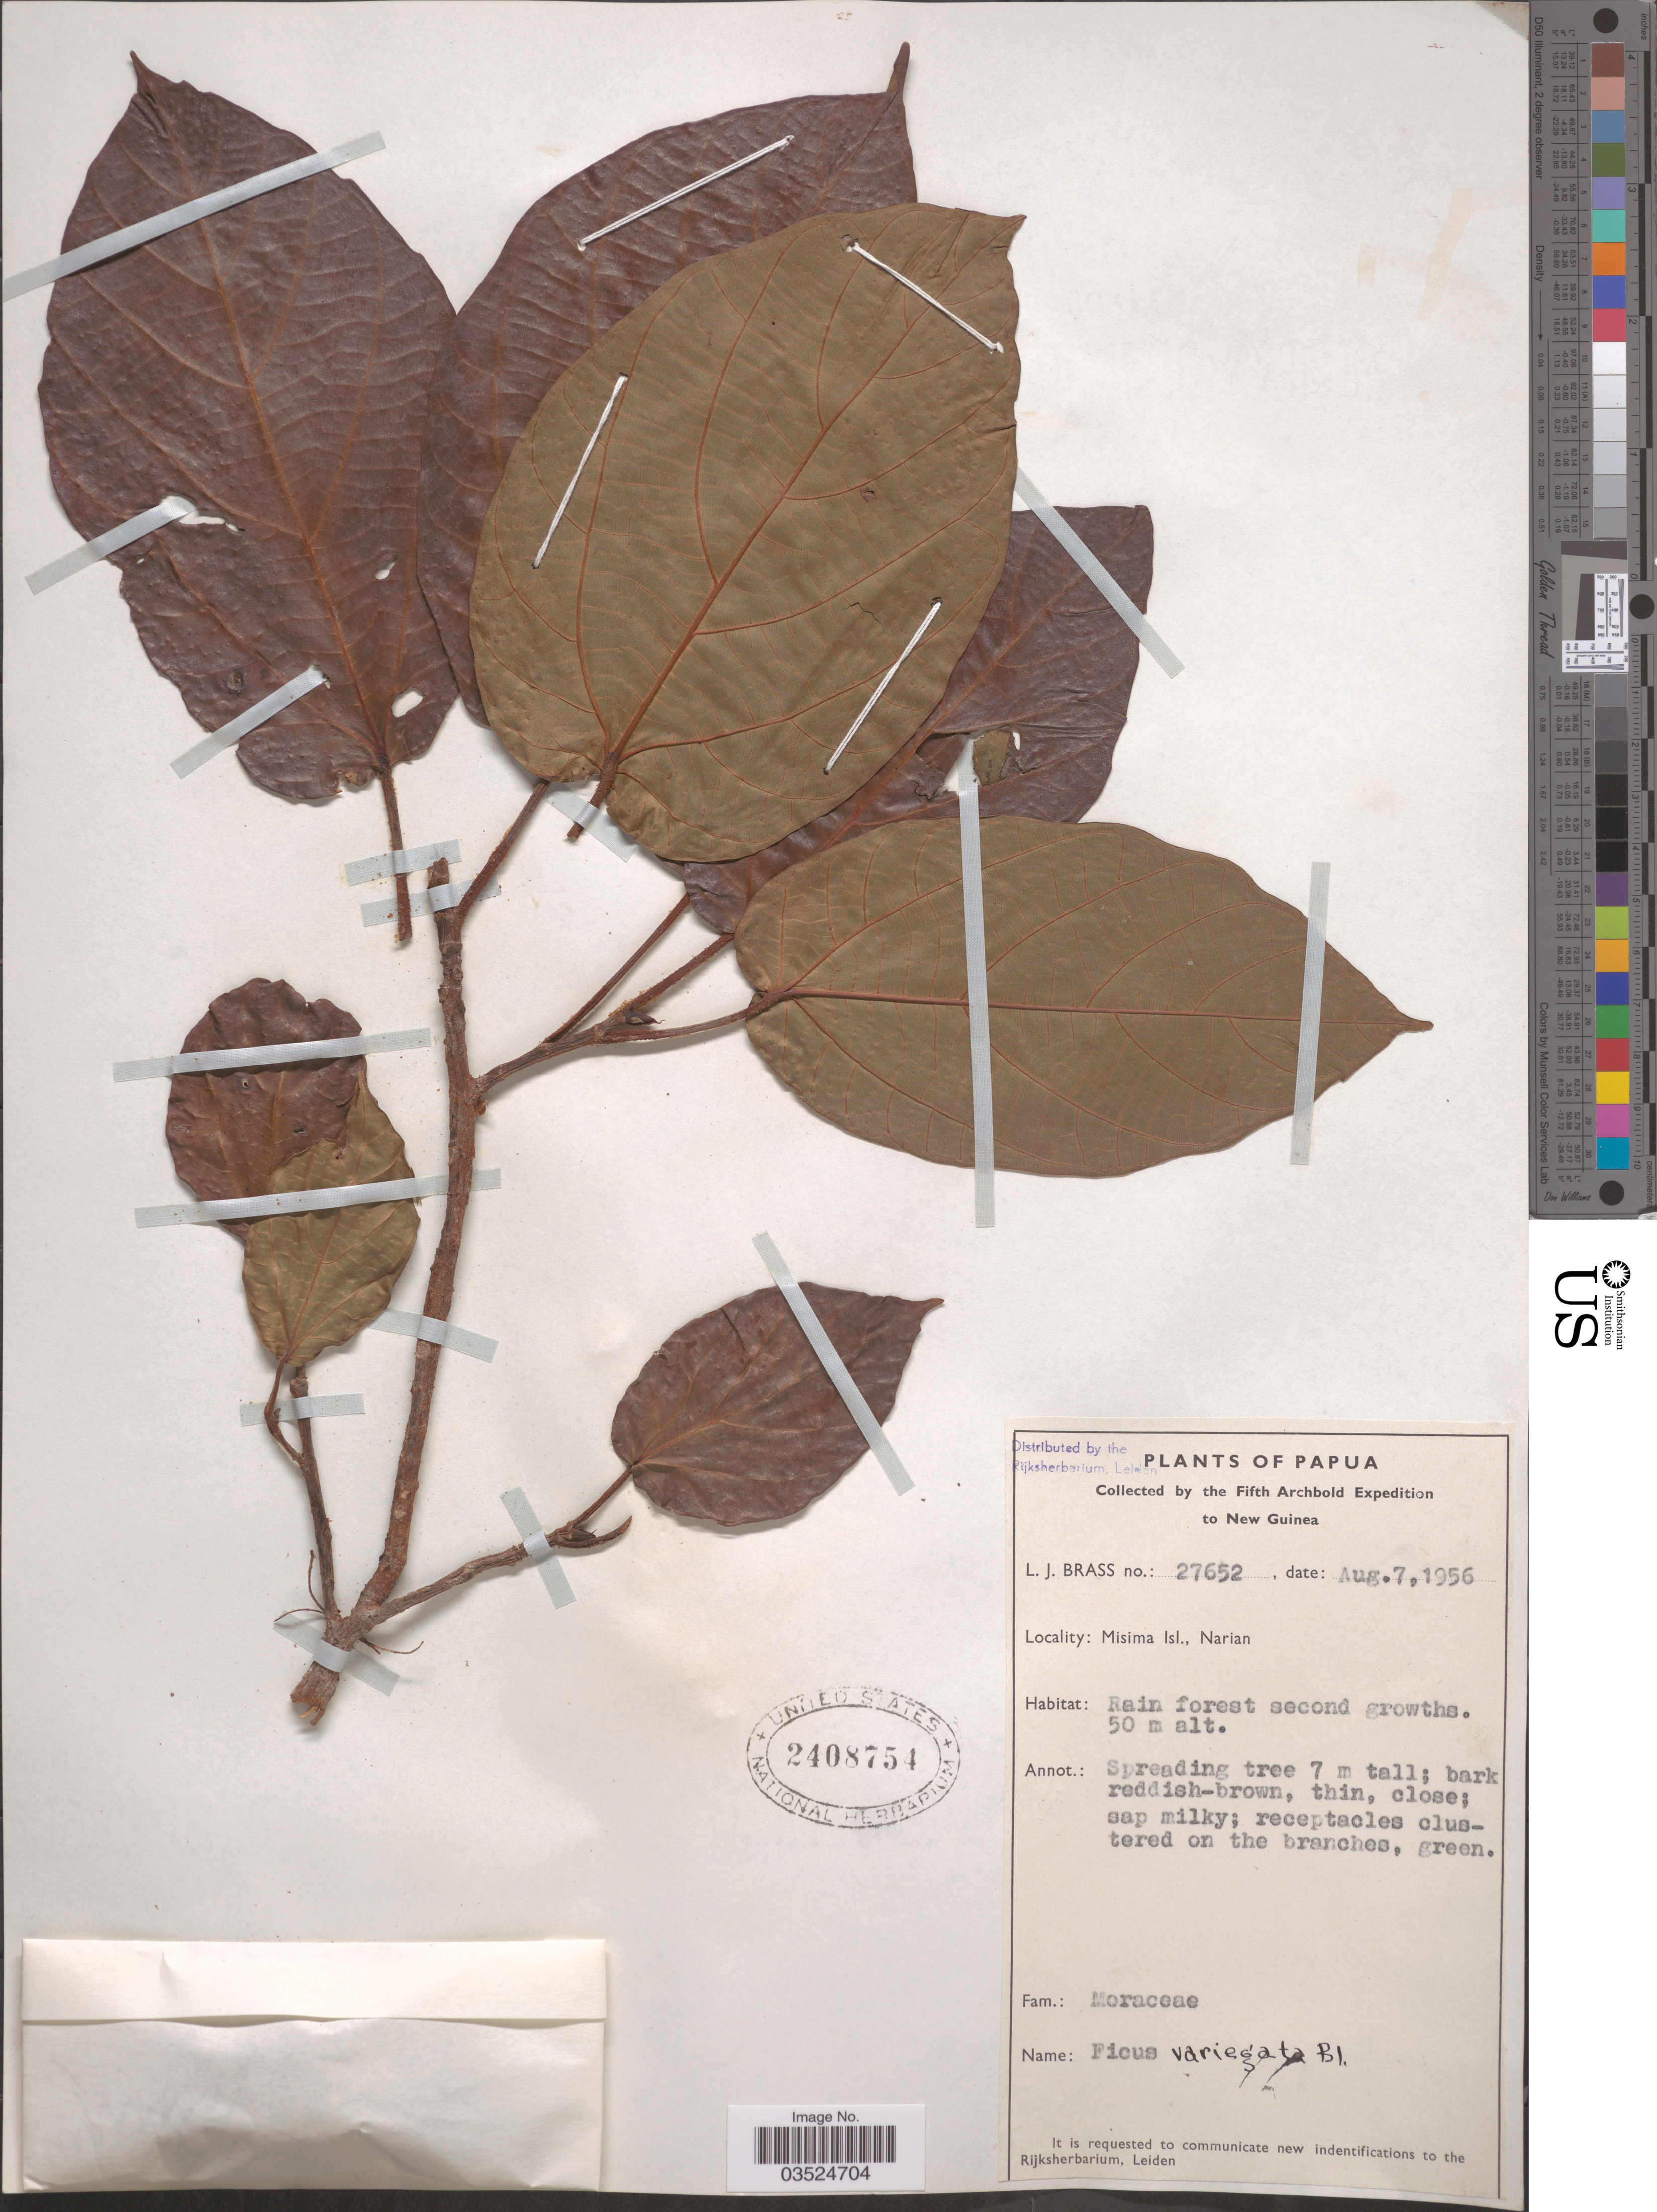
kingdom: Plantae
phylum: Tracheophyta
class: Magnoliopsida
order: Rosales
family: Moraceae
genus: Ficus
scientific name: Ficus variegata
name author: Blume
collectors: L. J. Brass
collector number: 27652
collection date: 1956-08-07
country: Papua New Guinea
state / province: Milne Bay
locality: Papua. New Guinea. Misima Isl., Narian.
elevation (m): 50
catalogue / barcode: US 2408754